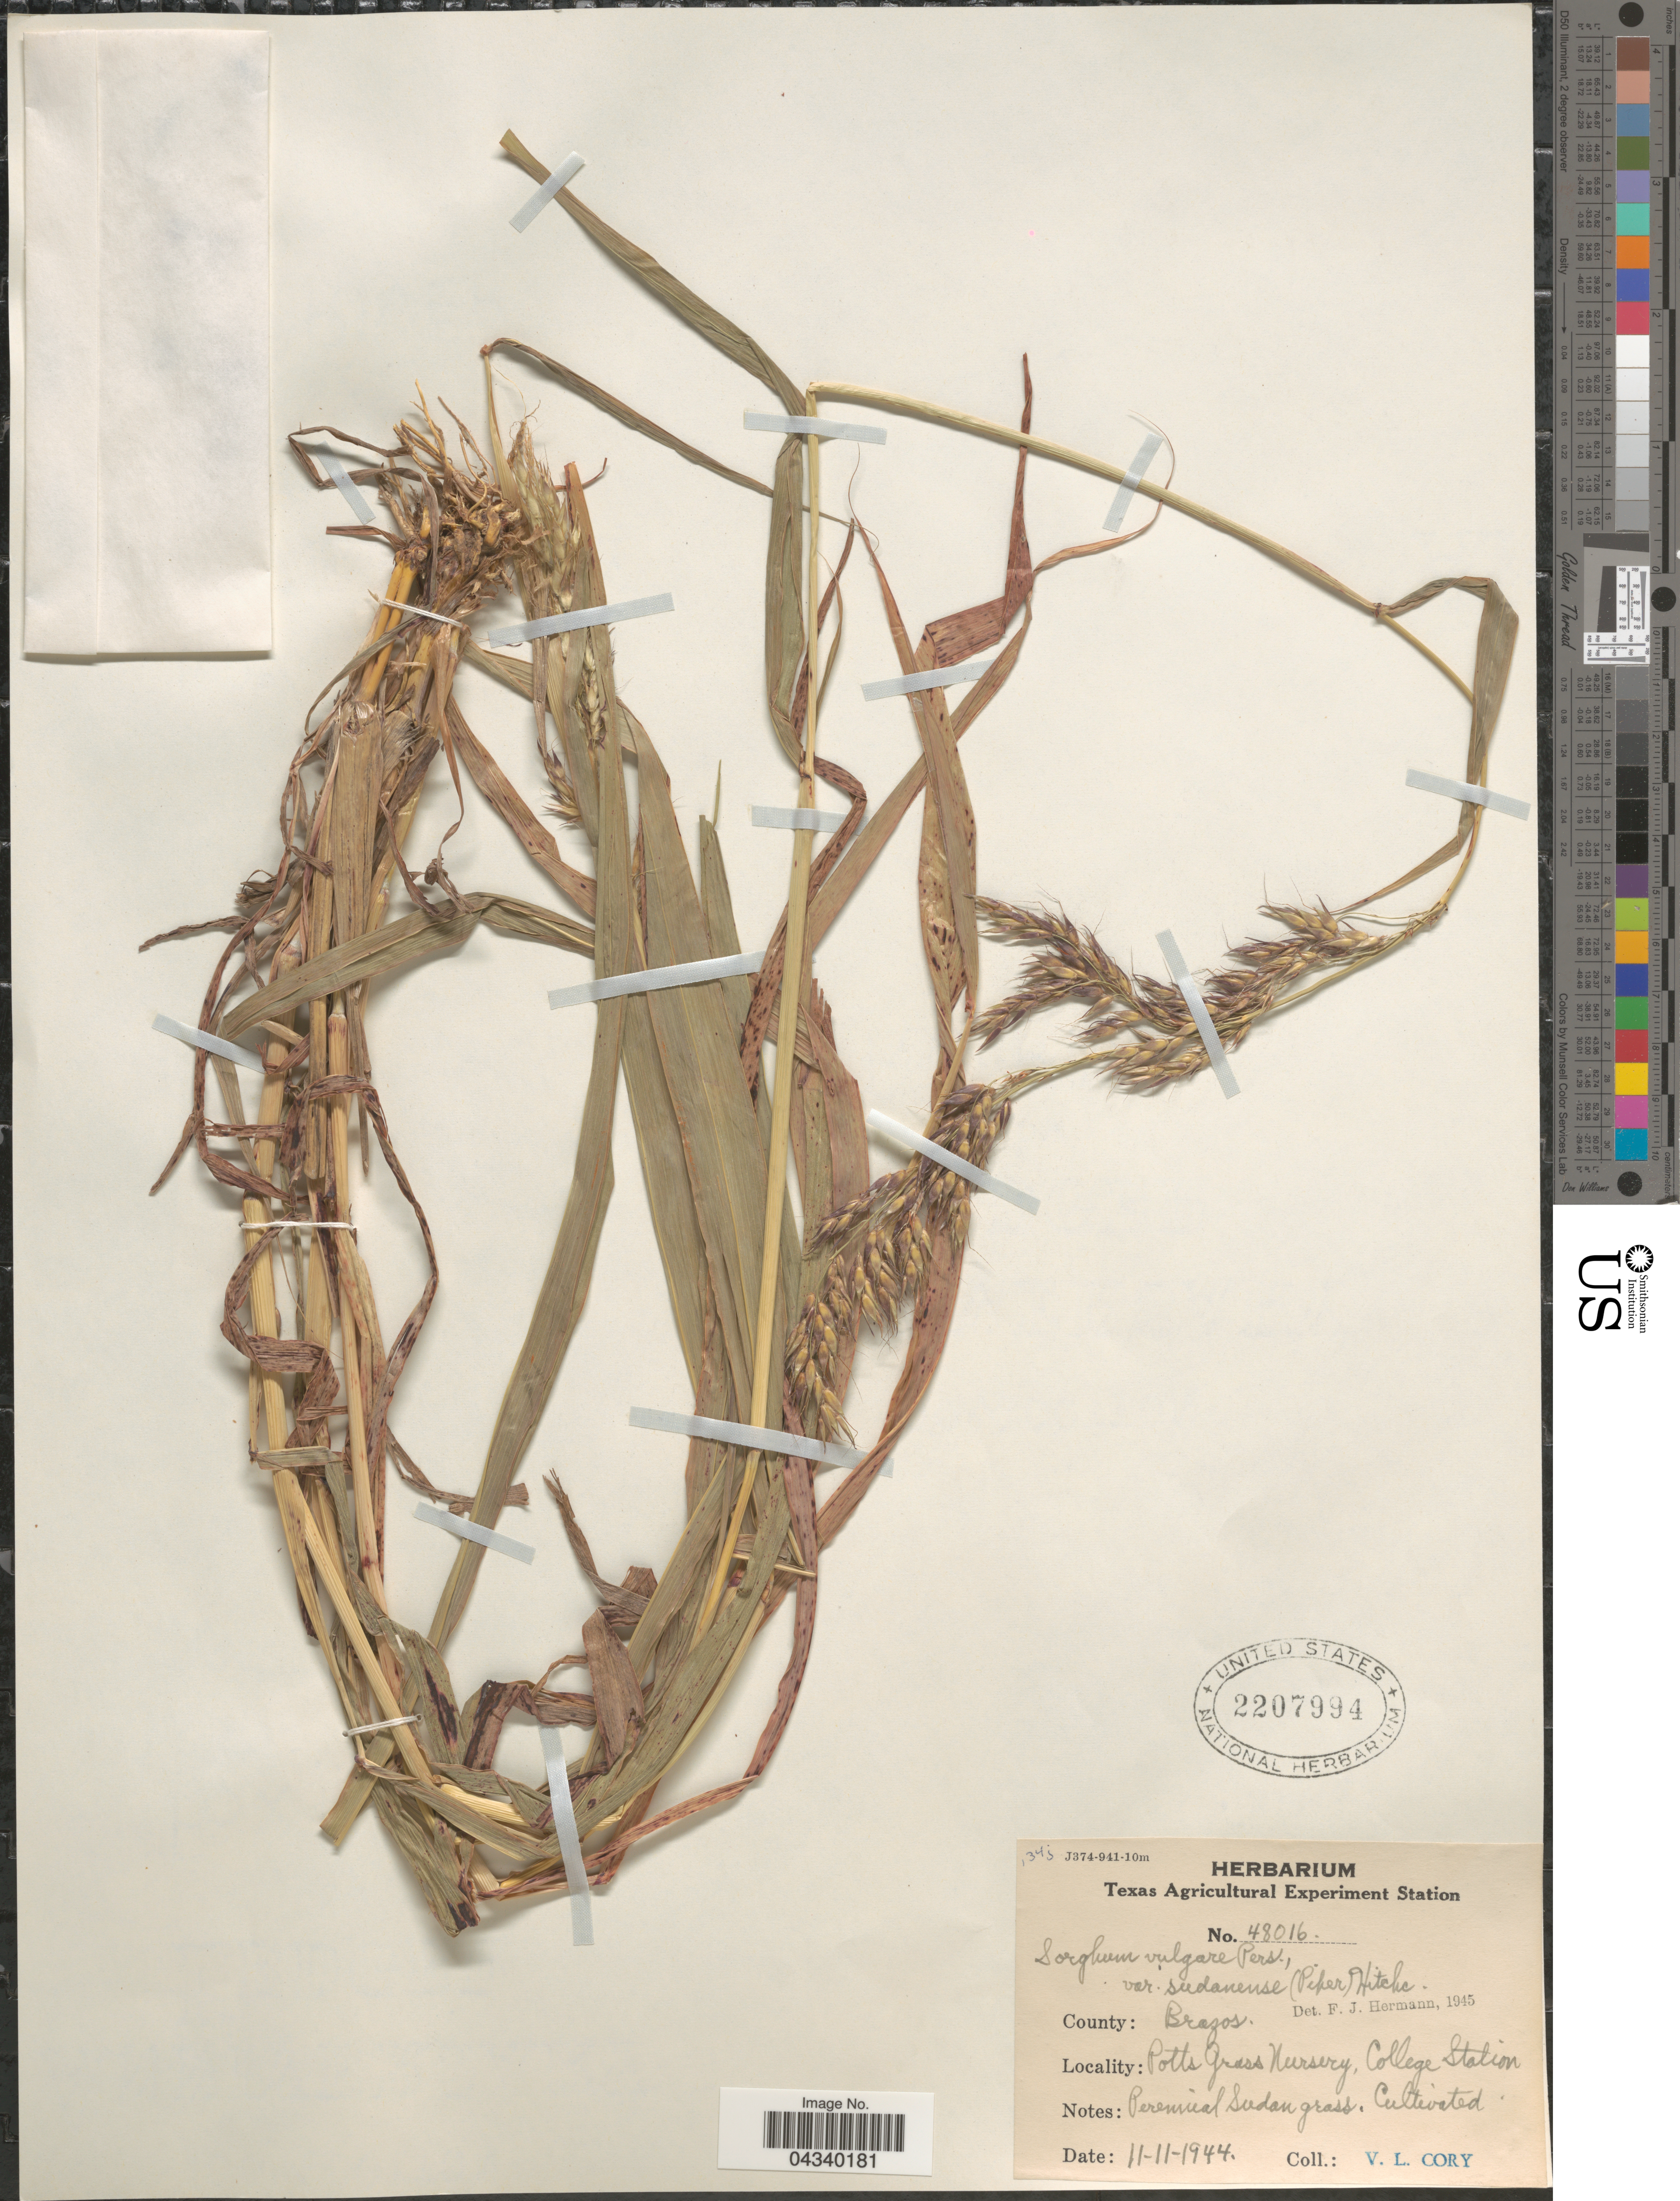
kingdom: Plantae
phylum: Tracheophyta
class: Liliopsida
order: Poales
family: Poaceae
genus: Sorghum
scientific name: Sorghum drummondii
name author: (Steud.) Nees ex Millsp. & Chase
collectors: V. Cory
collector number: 48016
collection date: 1944-11-11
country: United States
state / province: Texas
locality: County: Brazos. Potts Grass Nursery, College Station.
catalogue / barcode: US 2207994